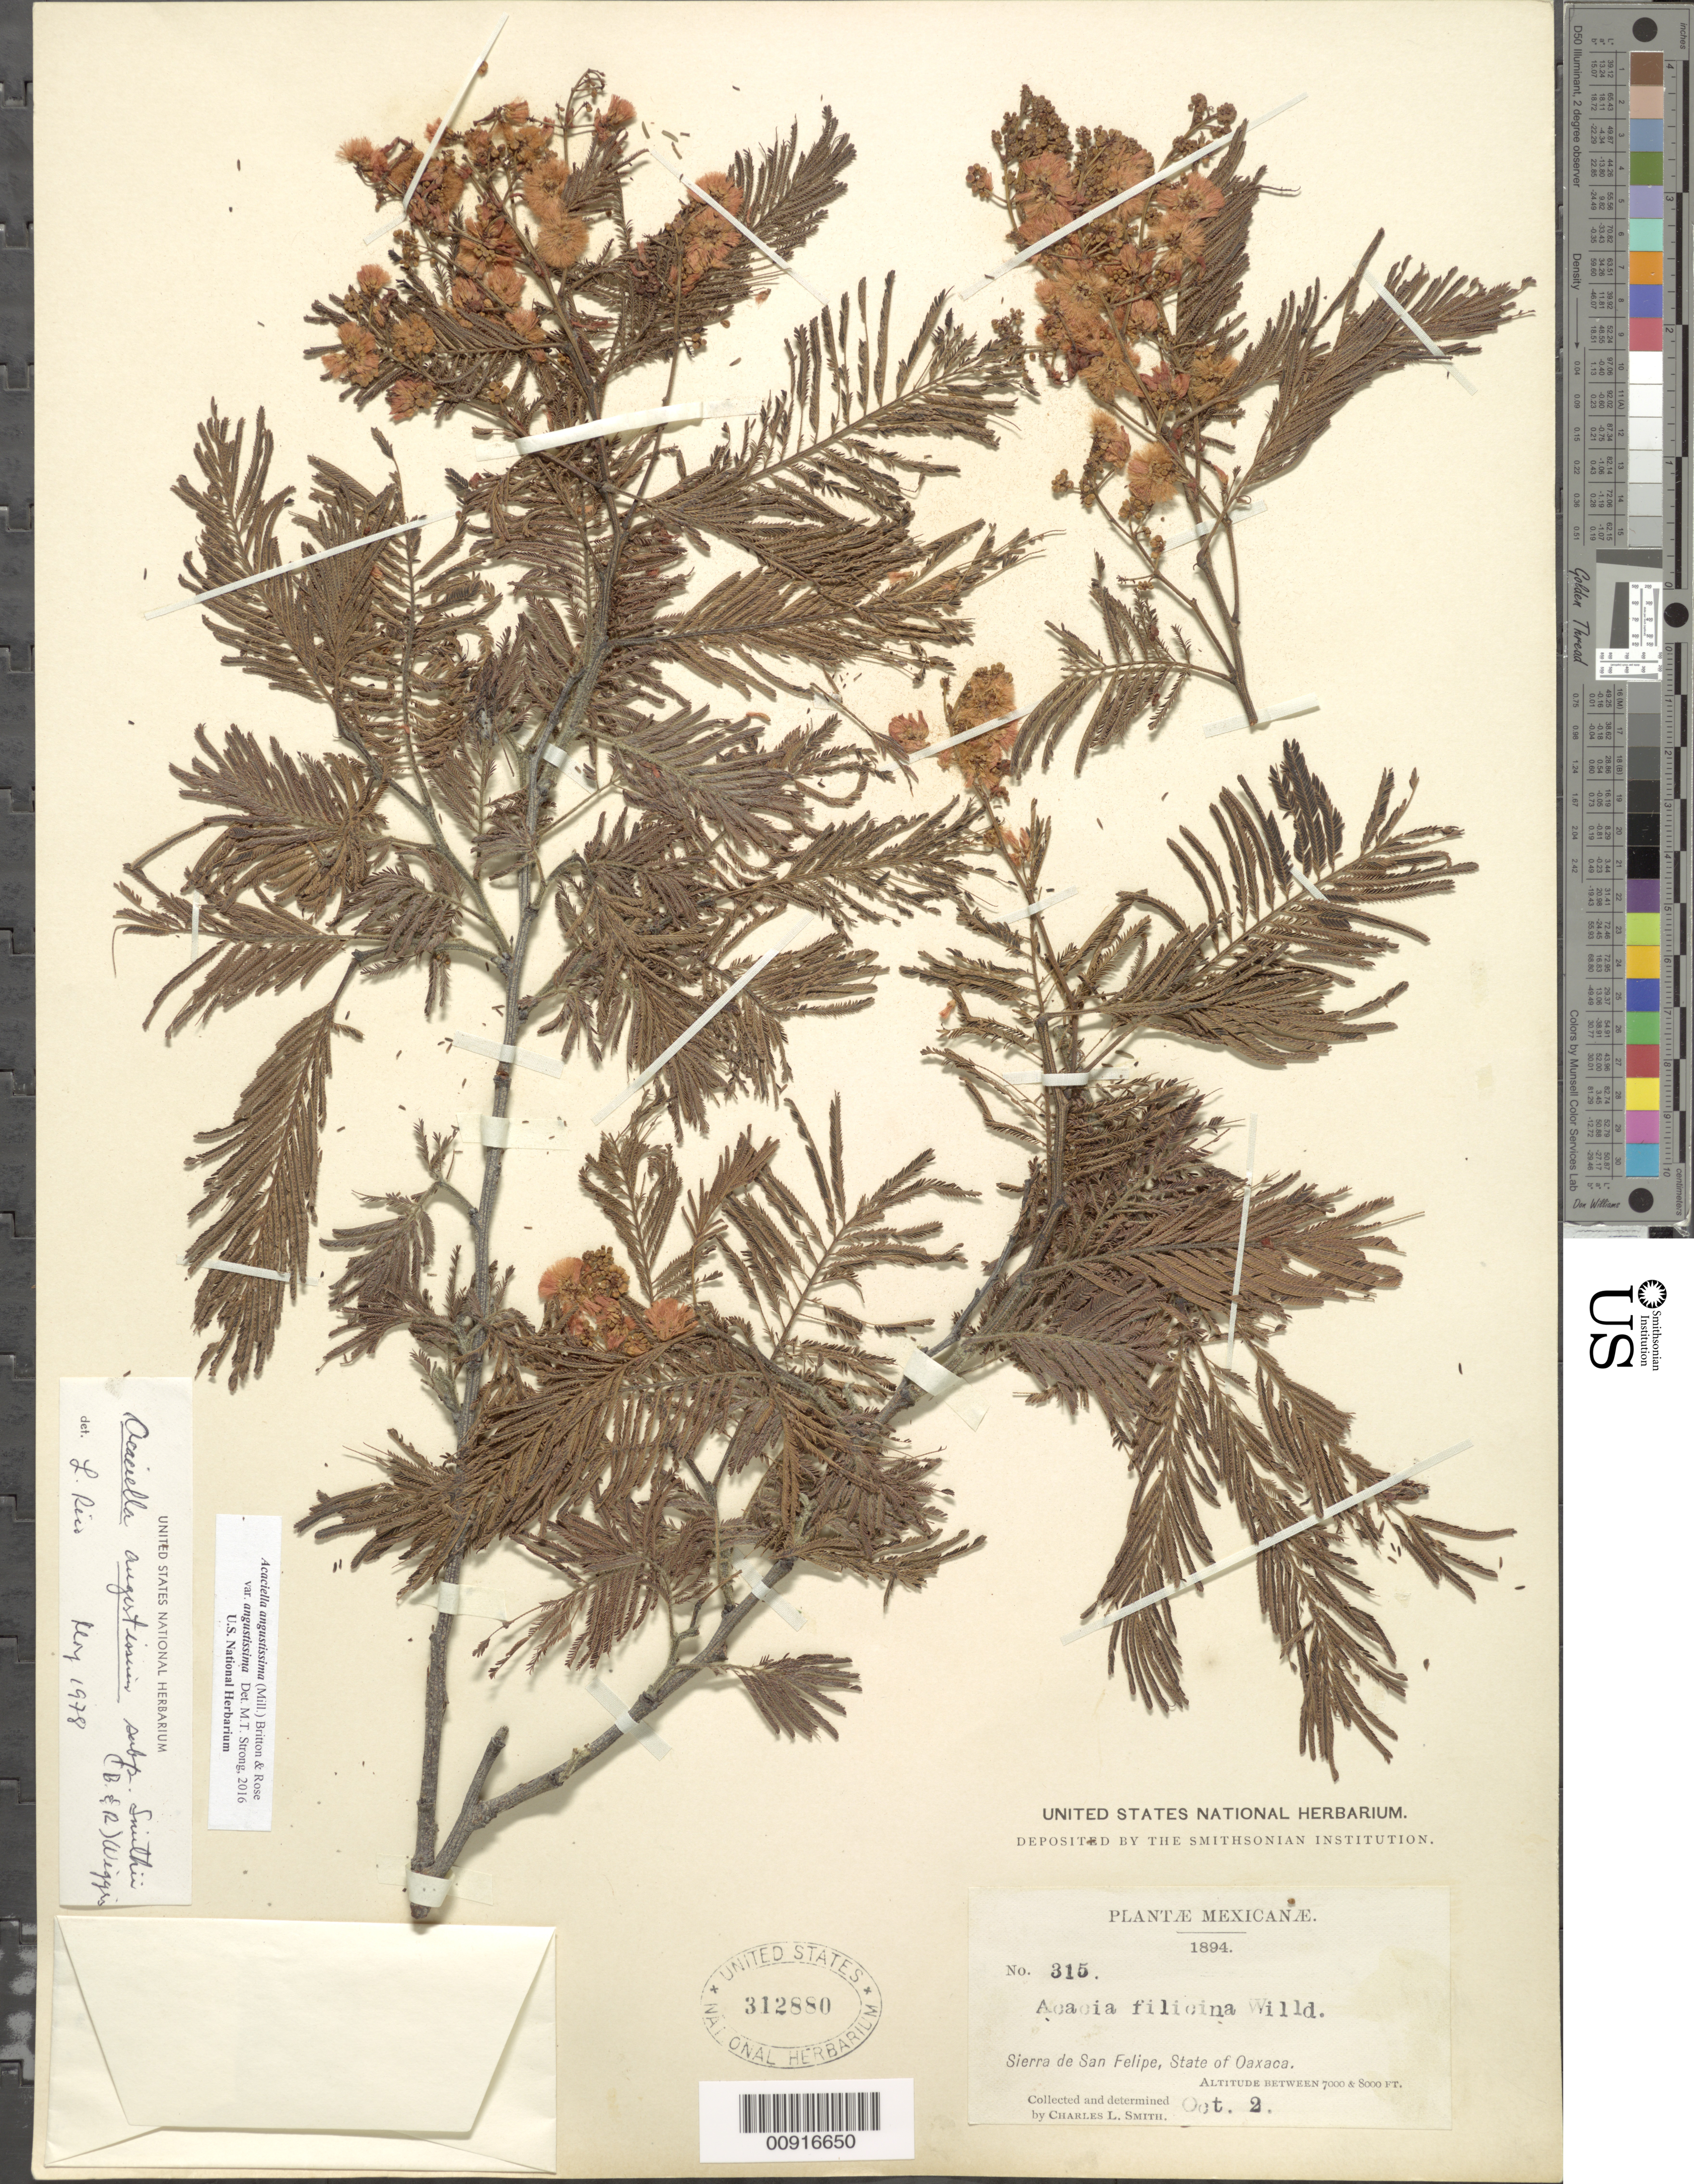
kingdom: Plantae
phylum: Tracheophyta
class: Magnoliopsida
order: Fabales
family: Fabaceae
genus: Acaciella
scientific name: Acaciella angustissima var. angustissima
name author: (Mill.) Britton & Rose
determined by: Strong, M. T., (US), Smithsonian Institution - National Museum of Natural History (UNITED STATES)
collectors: C. L. Smith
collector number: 315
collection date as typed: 02 Oct 1894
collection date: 1894-10-02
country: Mexico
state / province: Oaxaca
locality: Sierra de San Felipe, State of Oaxaca.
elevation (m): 2134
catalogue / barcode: US 312880